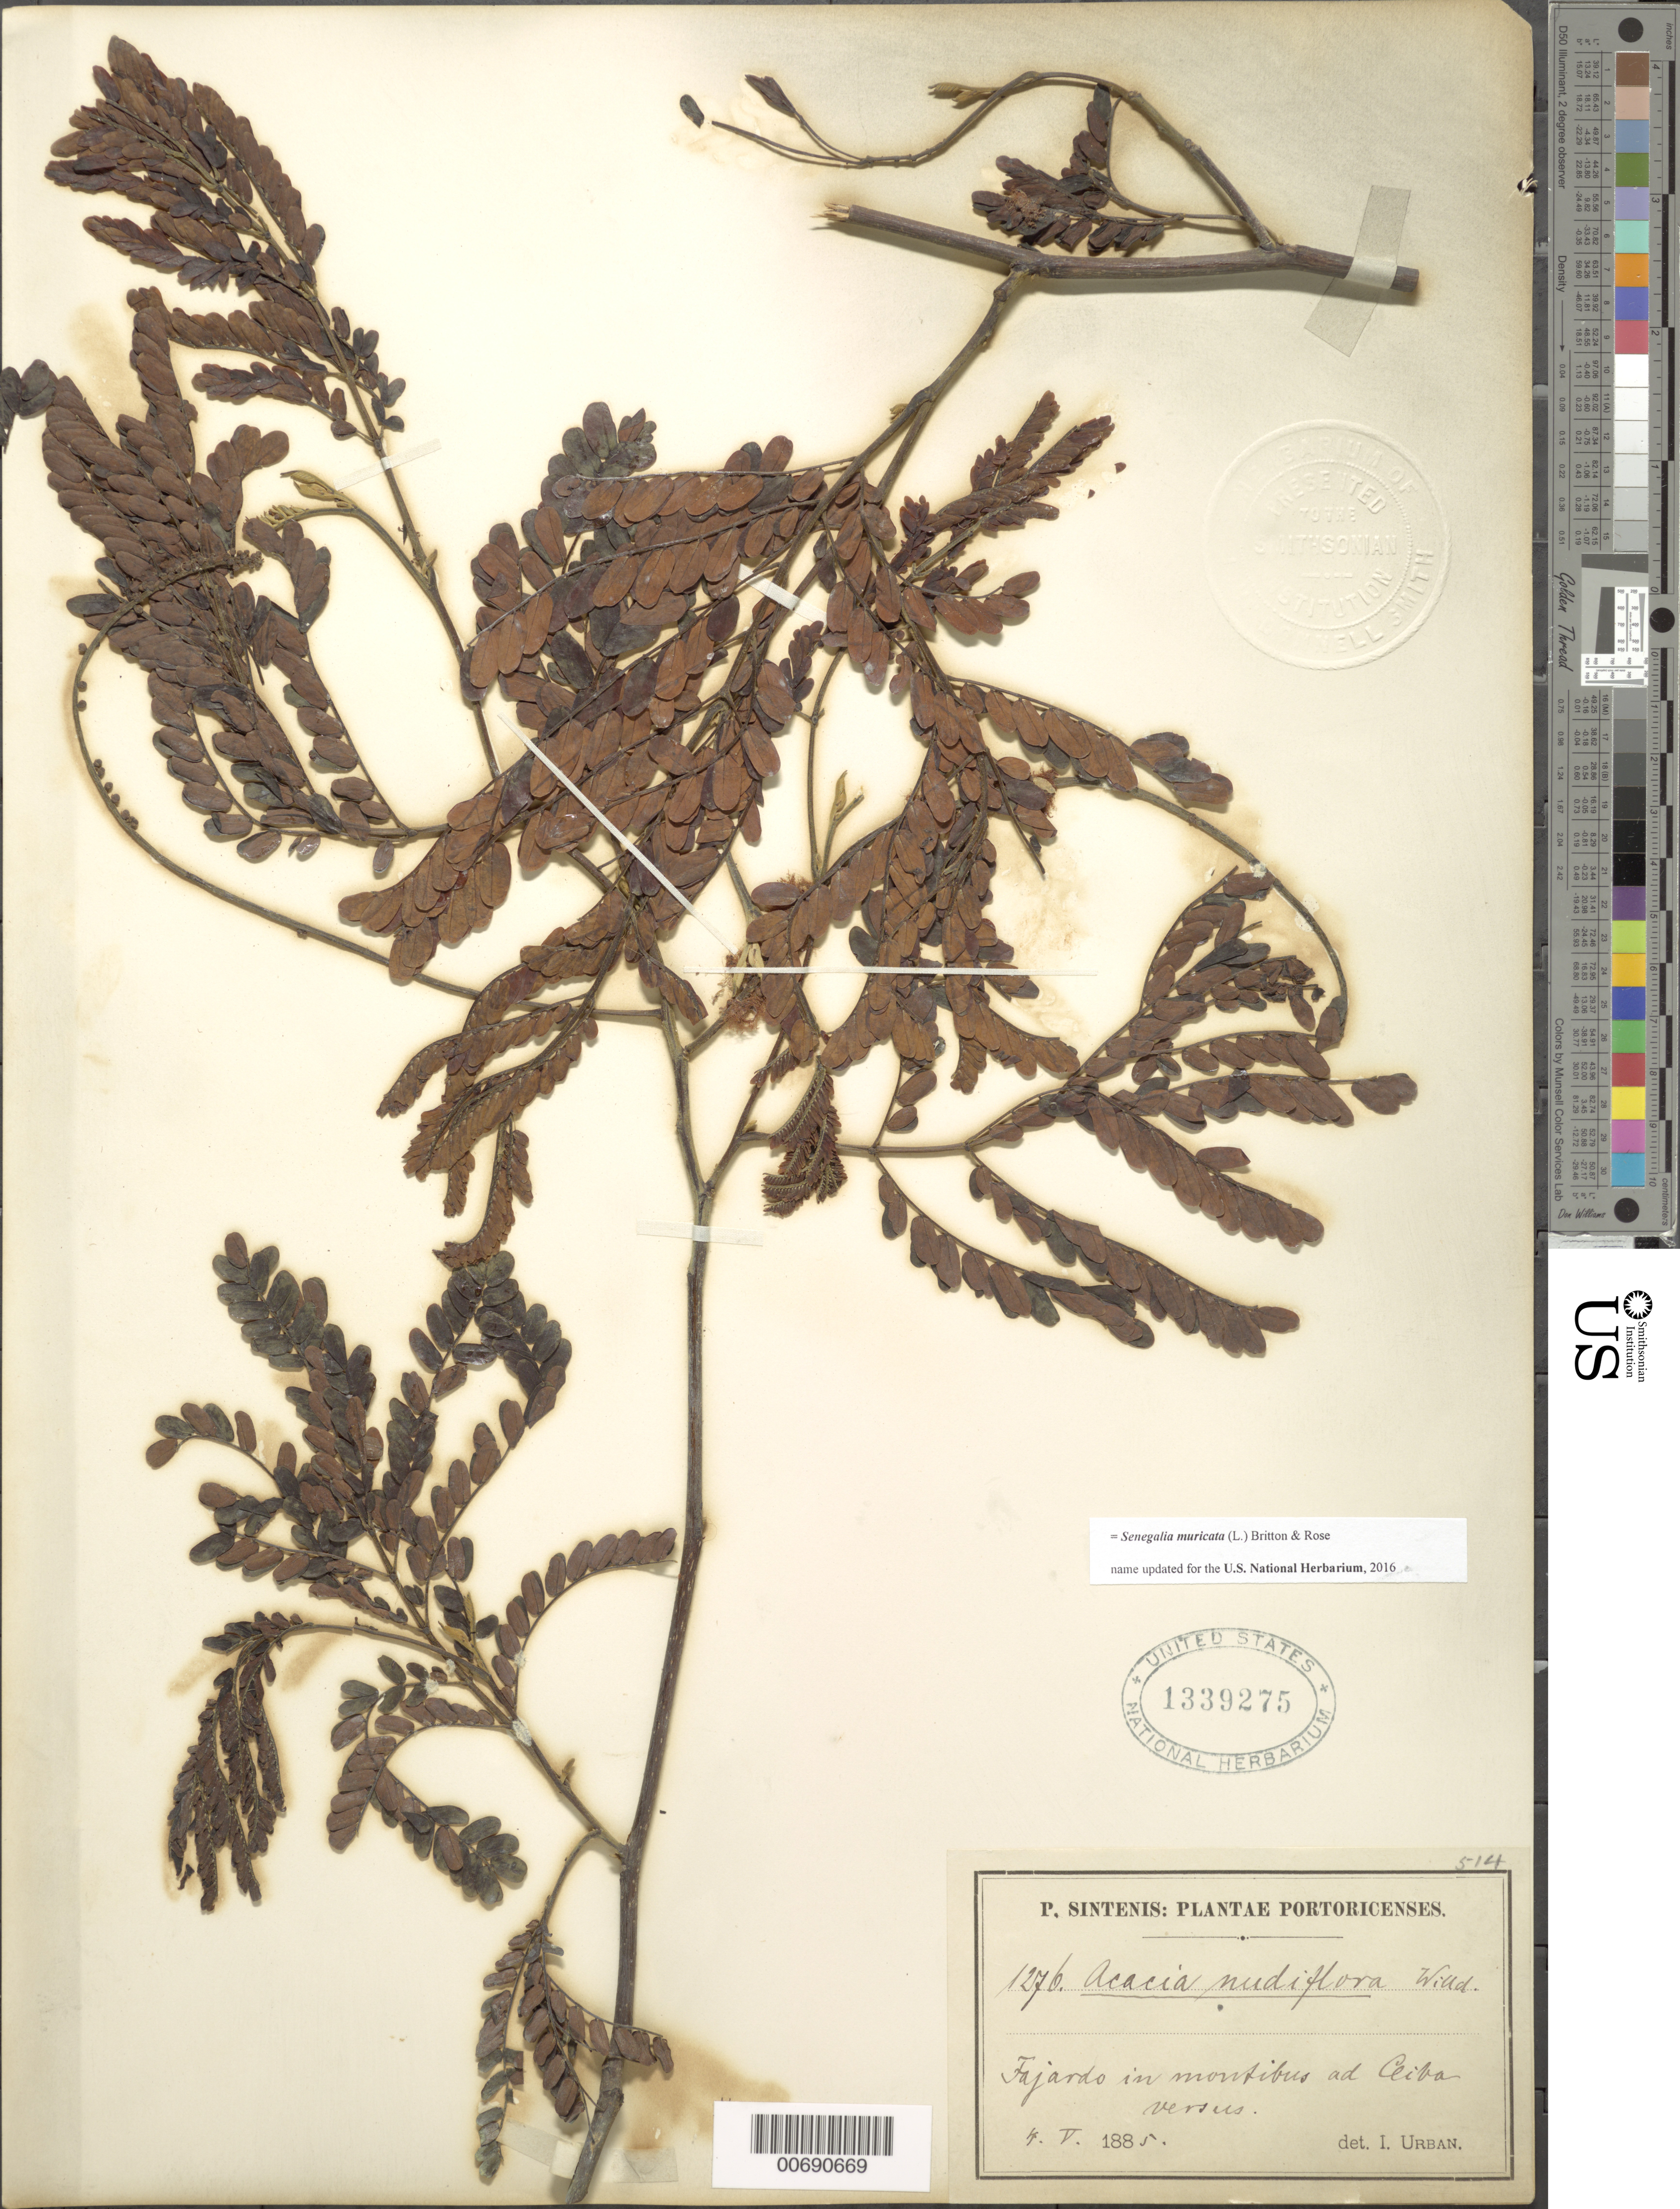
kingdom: Plantae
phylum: Tracheophyta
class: Magnoliopsida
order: Fabales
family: Fabaceae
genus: Parasenegalia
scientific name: Parasenegalia muricata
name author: (L.) Seigler & Ebinger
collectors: P. Sintenis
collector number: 1276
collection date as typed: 04 May 1885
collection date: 1885-05-04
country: Puerto Rico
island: Greater Antilles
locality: Fajardo.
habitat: in montibus ad Ceiba versus.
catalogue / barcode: US 1339275